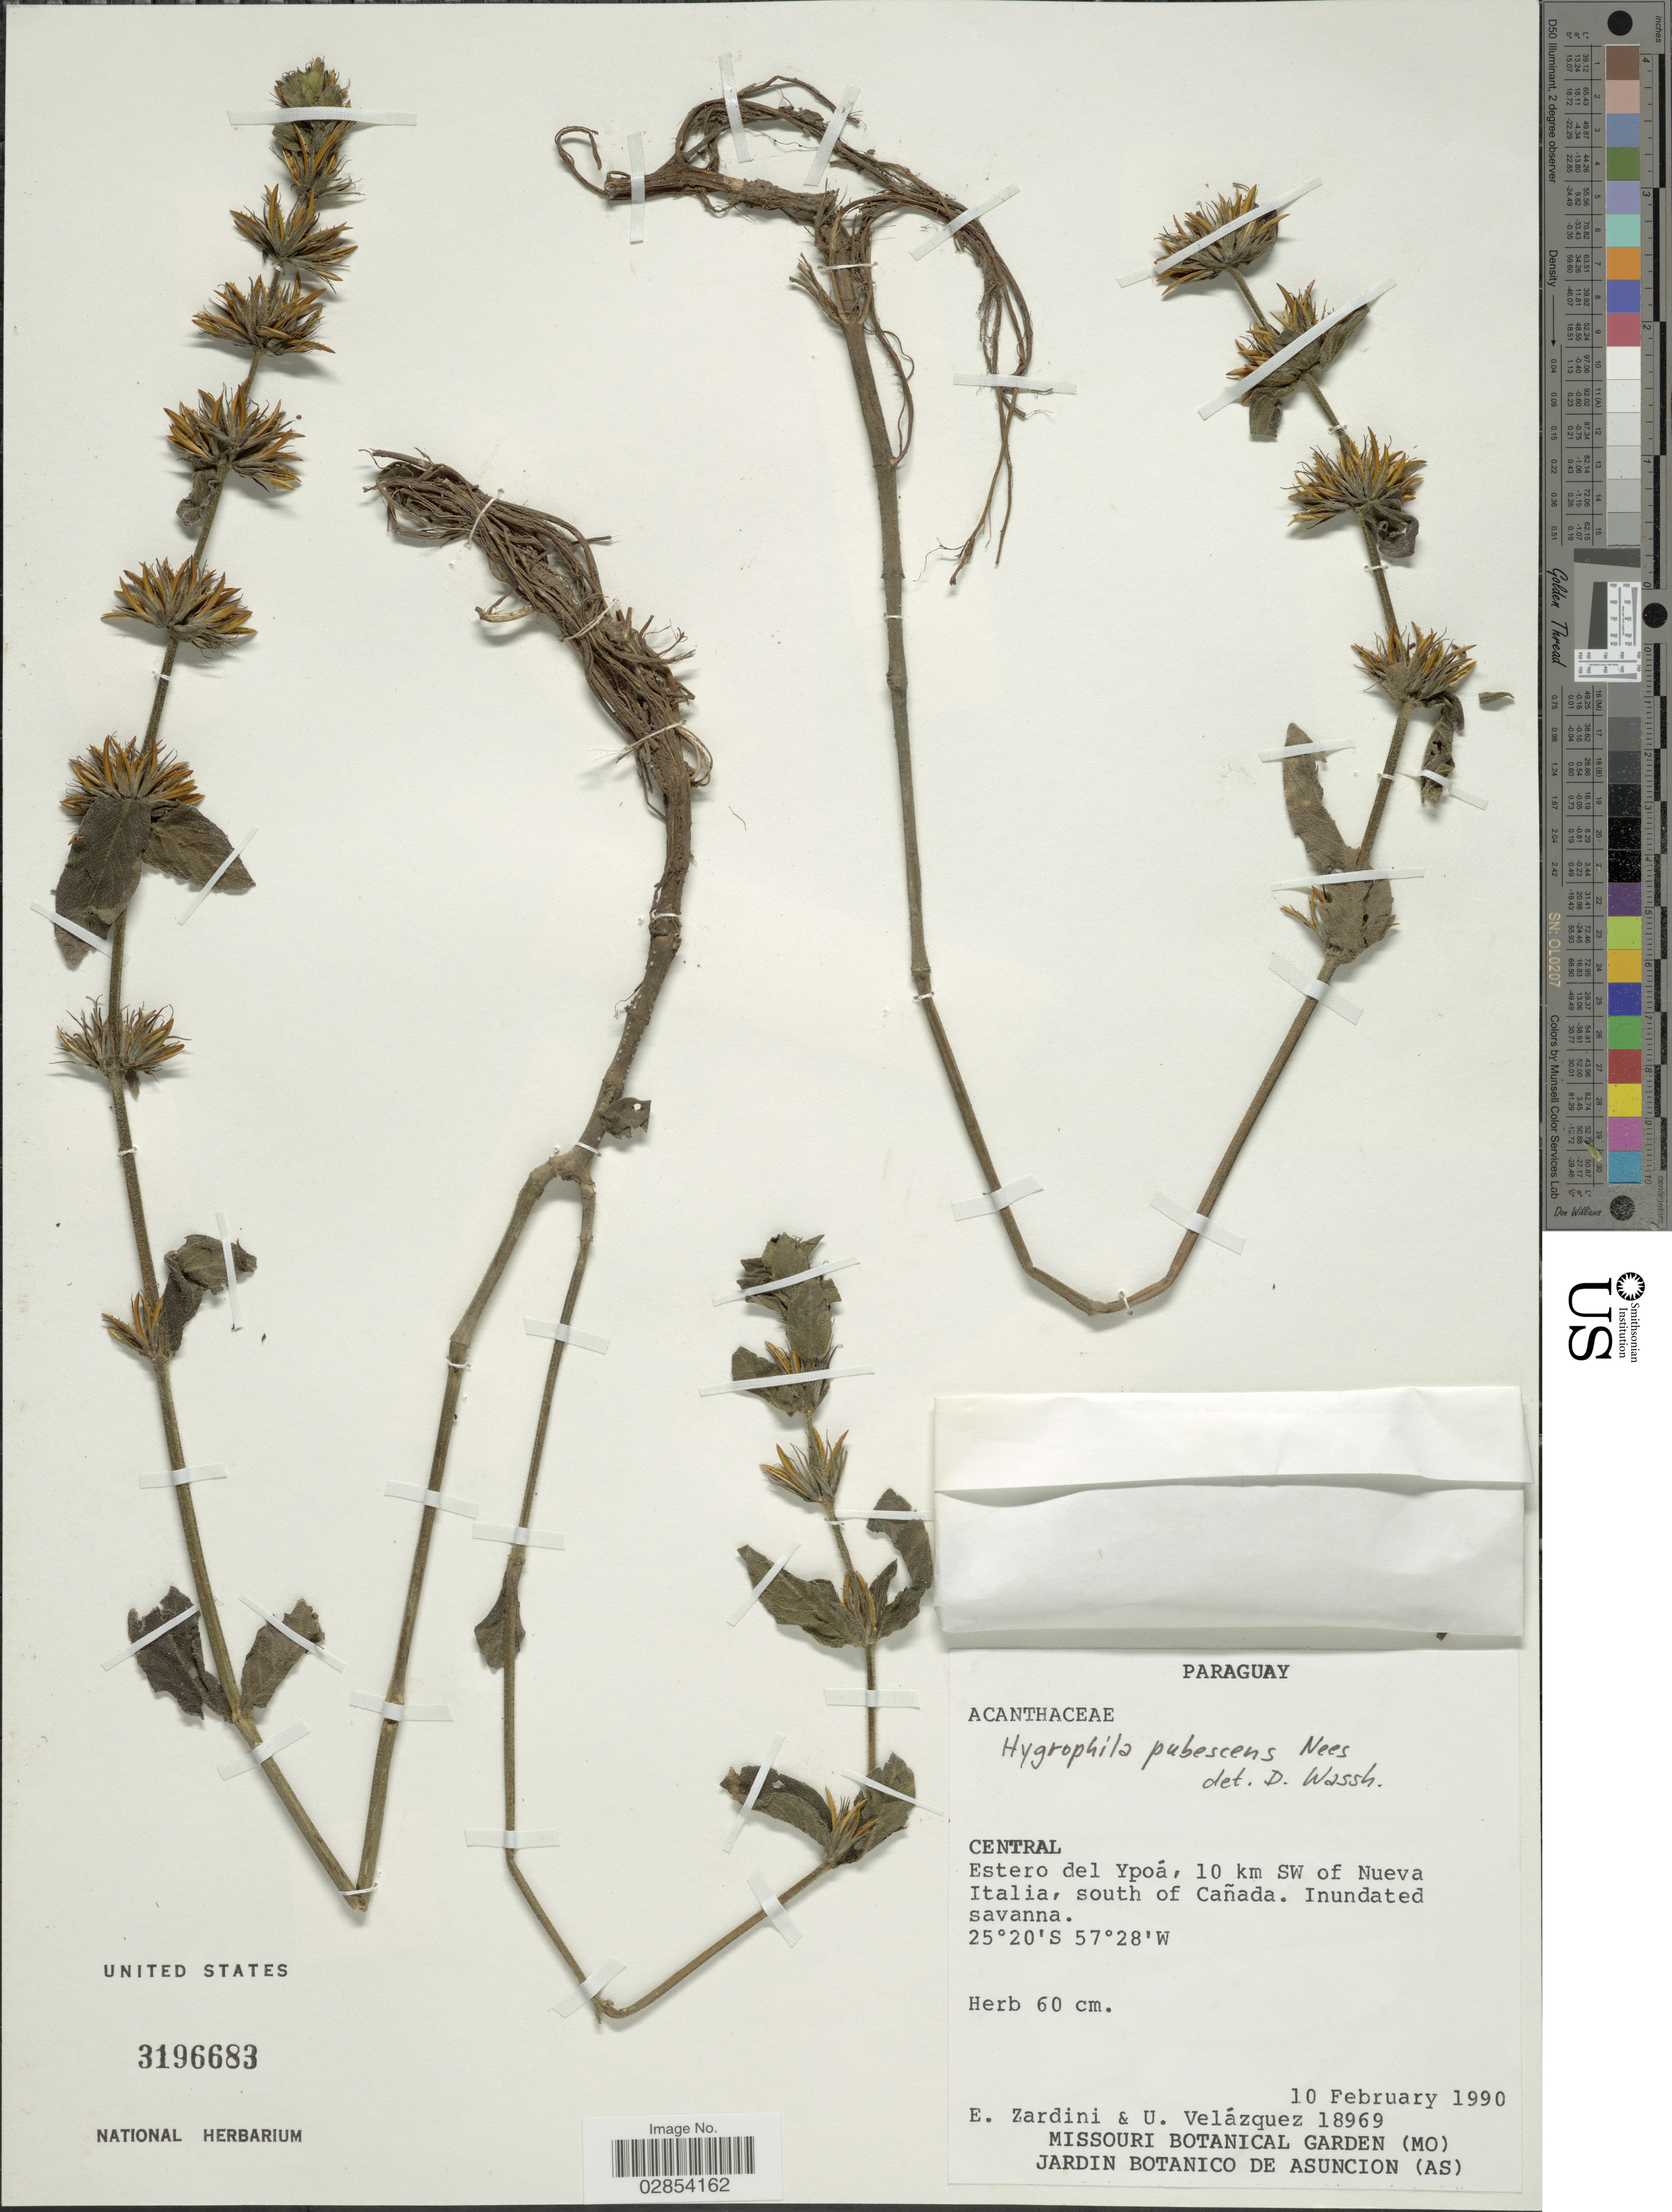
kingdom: Plantae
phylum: Tracheophyta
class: Magnoliopsida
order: Lamiales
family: Acanthaceae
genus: Hygrophila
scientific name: Hygrophila pubescens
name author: Nees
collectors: E. M. Zardini & U. Velázquez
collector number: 18969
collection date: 1990-02-10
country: Paraguay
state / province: Central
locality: Estero del Ypoá, 10 km SW of Nueva Italia, south of Cañada.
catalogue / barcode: US 3196683